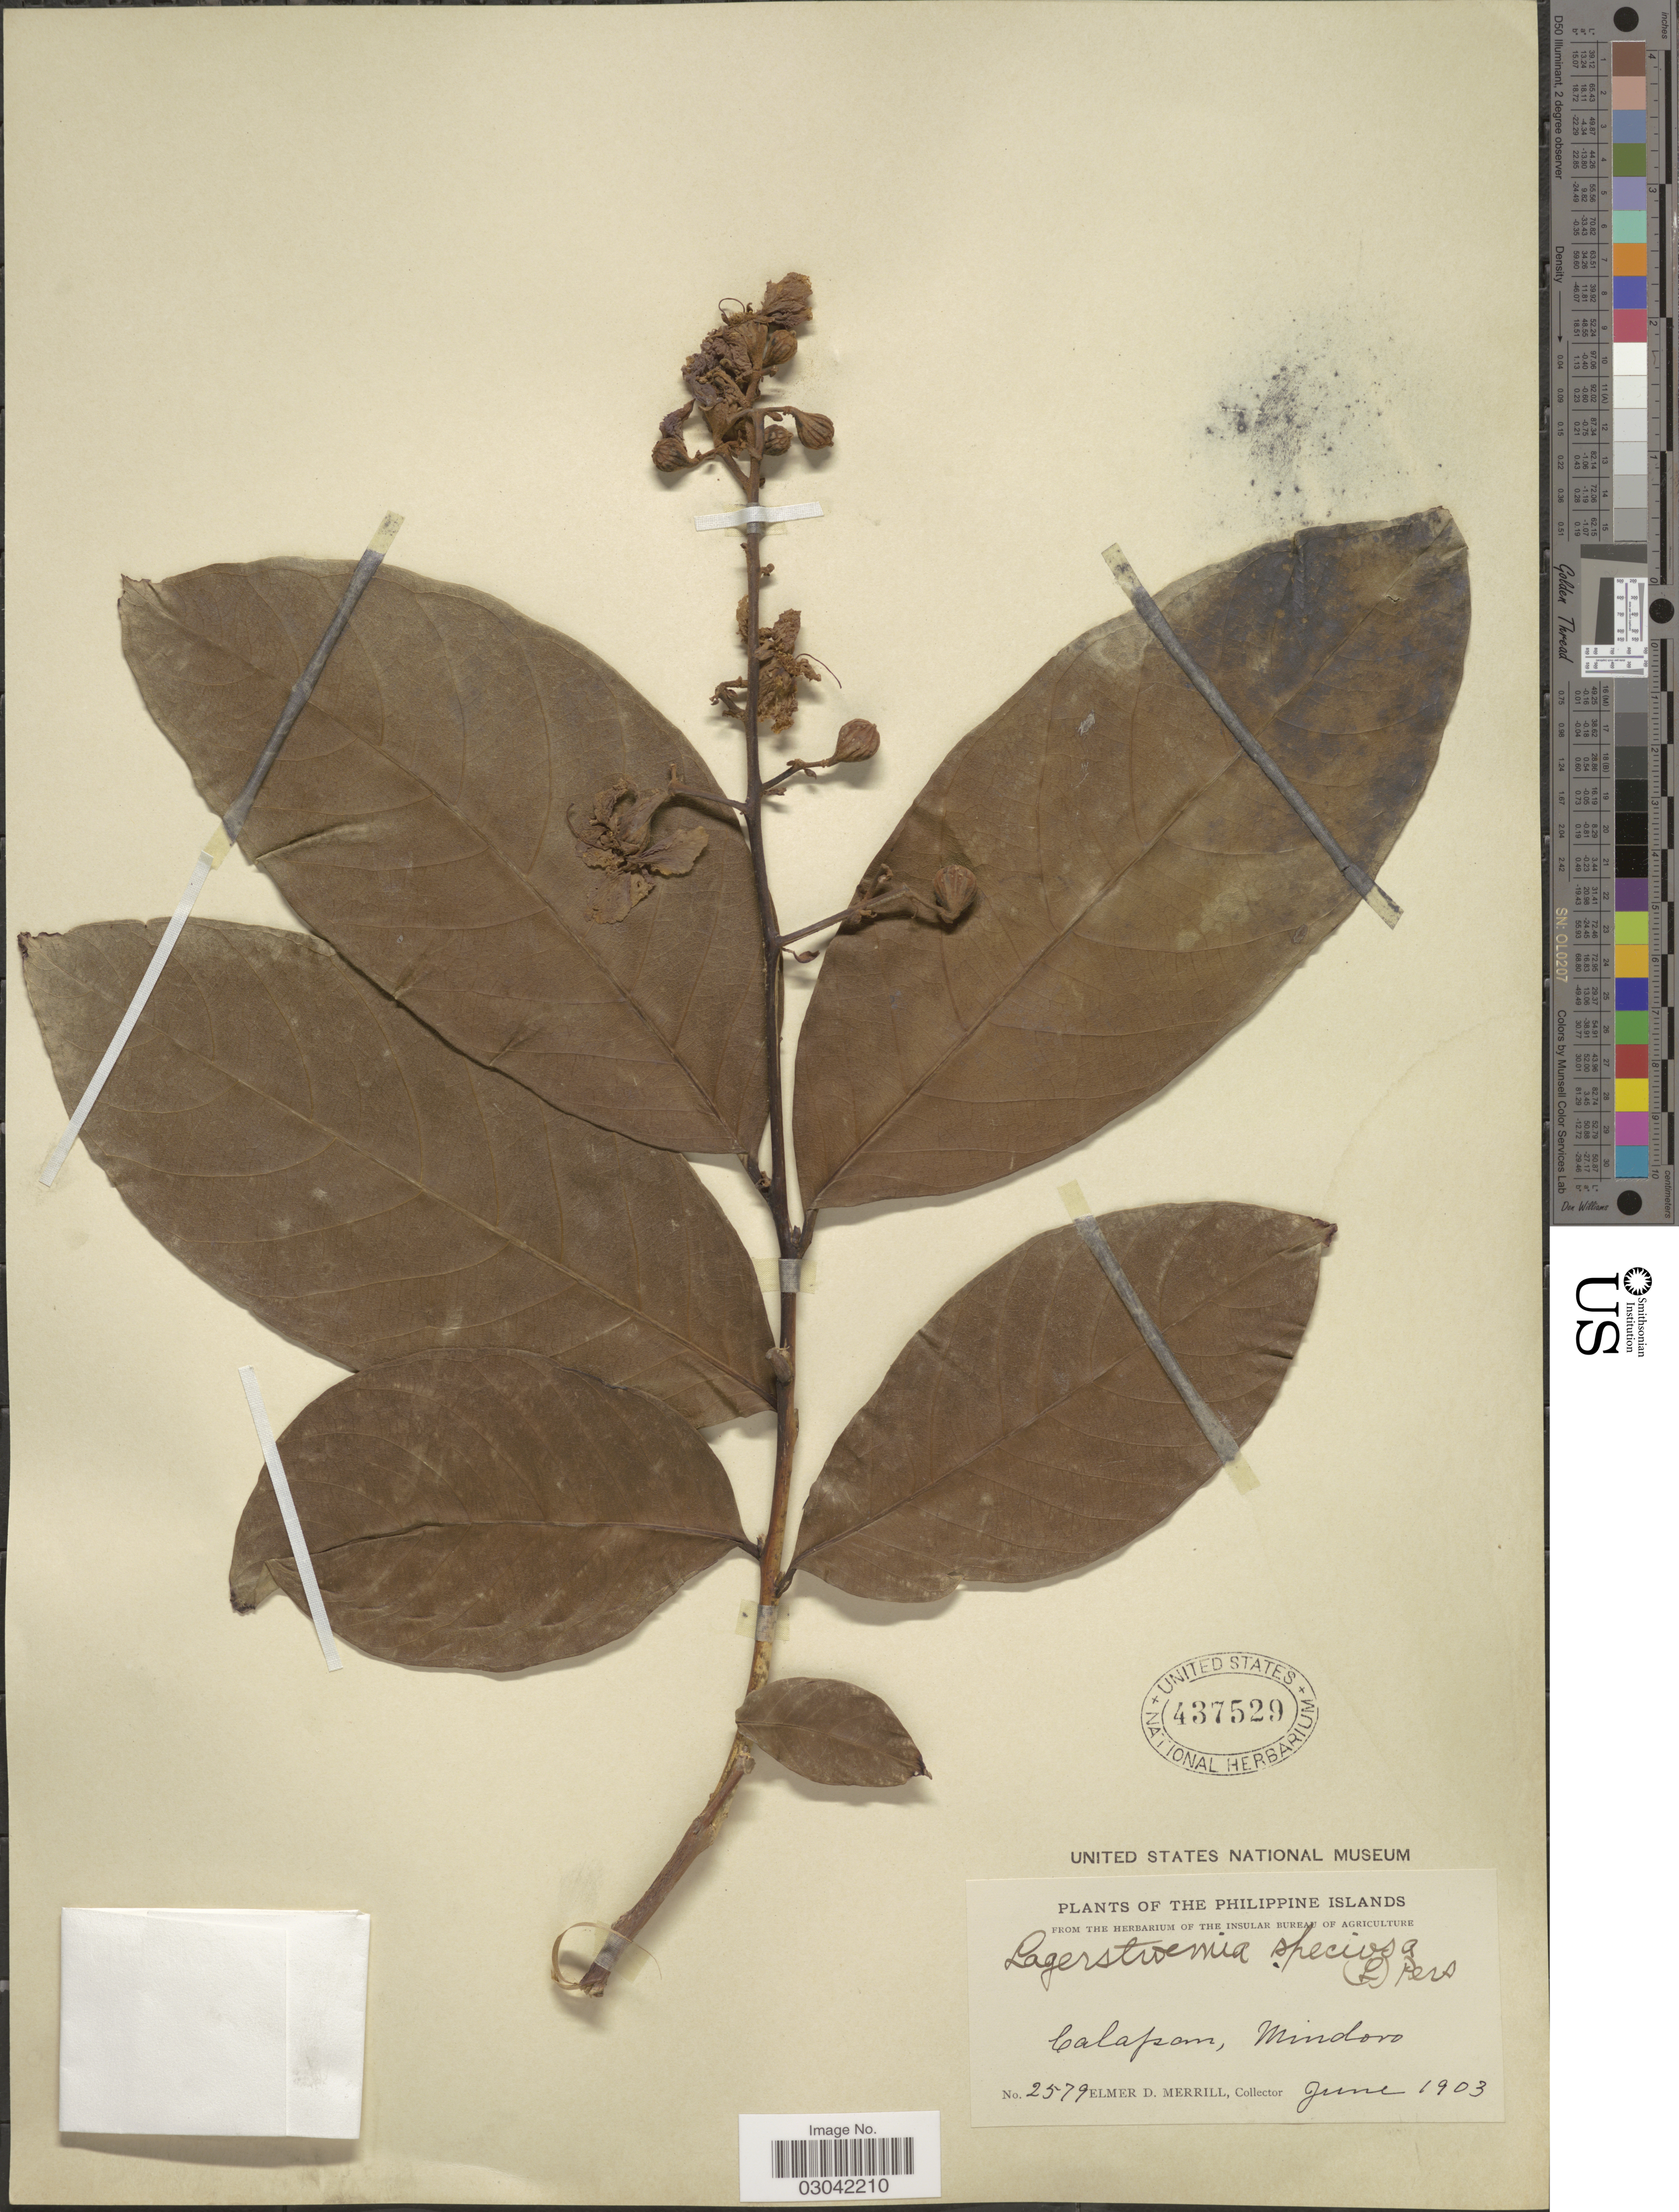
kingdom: Plantae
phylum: Tracheophyta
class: Magnoliopsida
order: Myrtales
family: Lythraceae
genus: Lagerstroemia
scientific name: Lagerstroemia speciosa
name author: (L.) Pers.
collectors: E. D. Merrill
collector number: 2579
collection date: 1903-06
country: Philippines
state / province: Mimaropa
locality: Calapan, Mindoro.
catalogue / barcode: US 437529